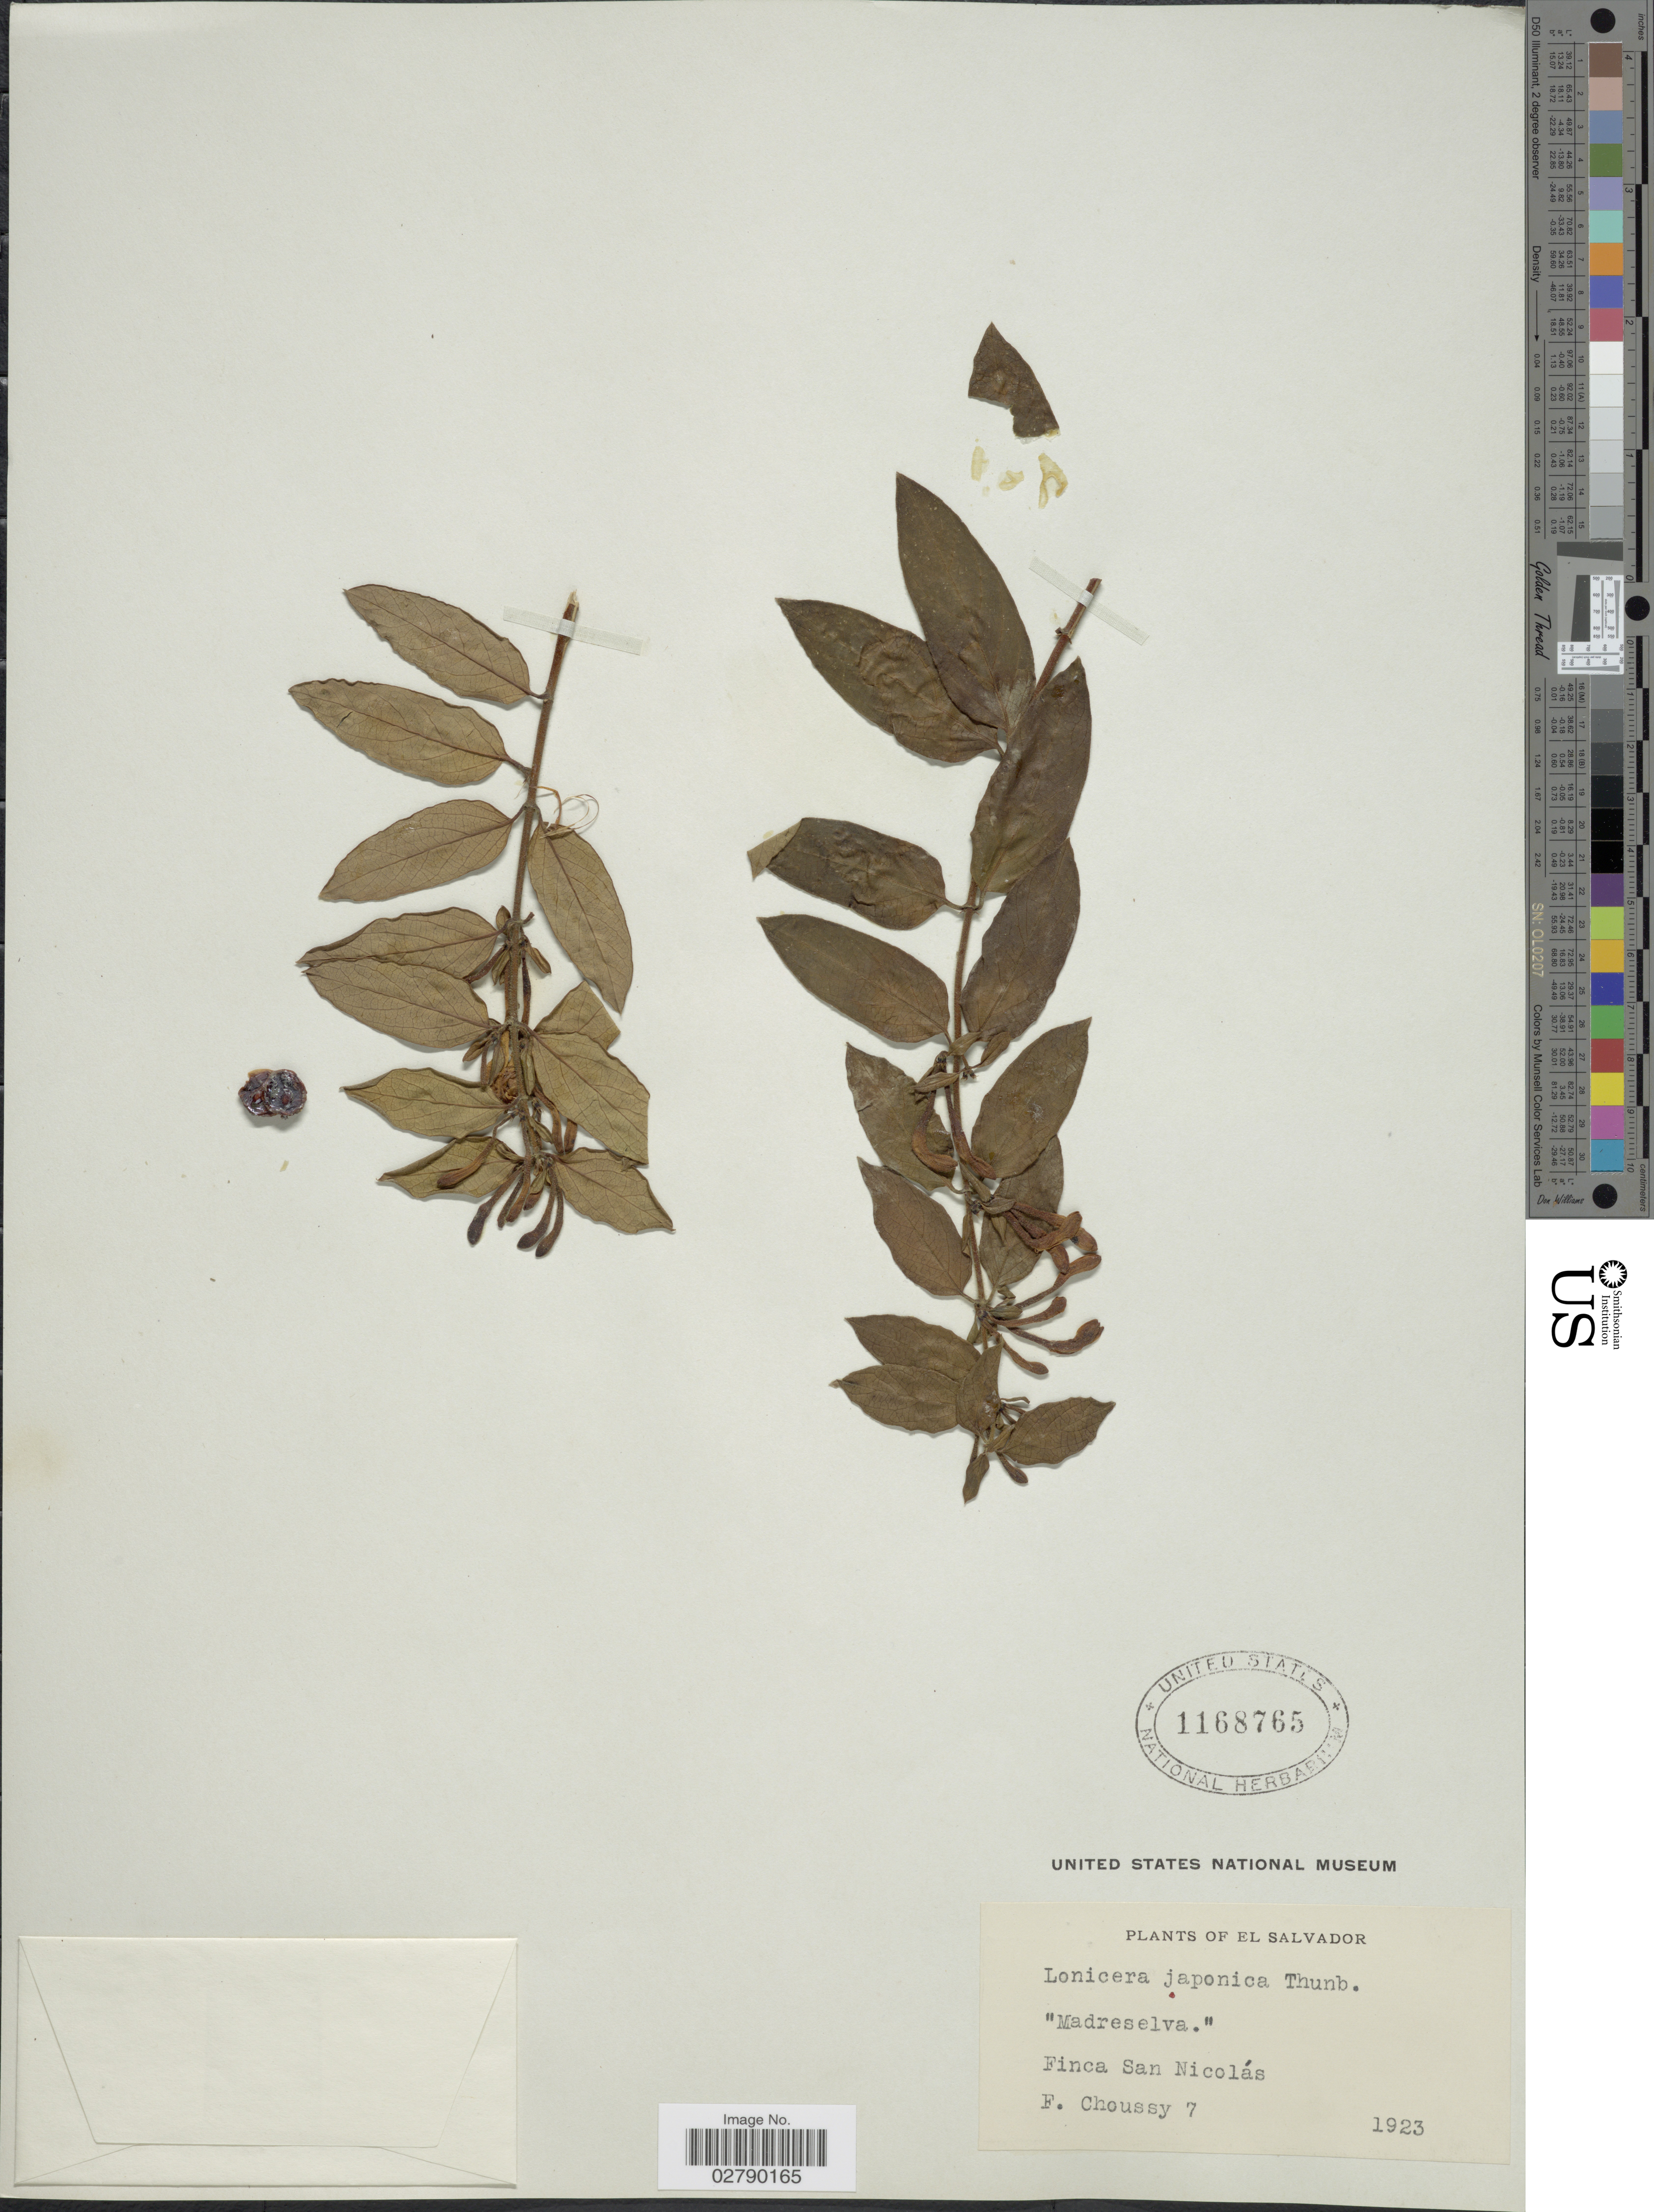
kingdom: Plantae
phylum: Tracheophyta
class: Magnoliopsida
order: Dipsacales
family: Caprifoliaceae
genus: Lonicera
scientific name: Lonicera japonica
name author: Thunb.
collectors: F. Choussy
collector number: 7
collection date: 1923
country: El Salvador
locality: Finca San Nicolás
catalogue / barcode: US 1168765